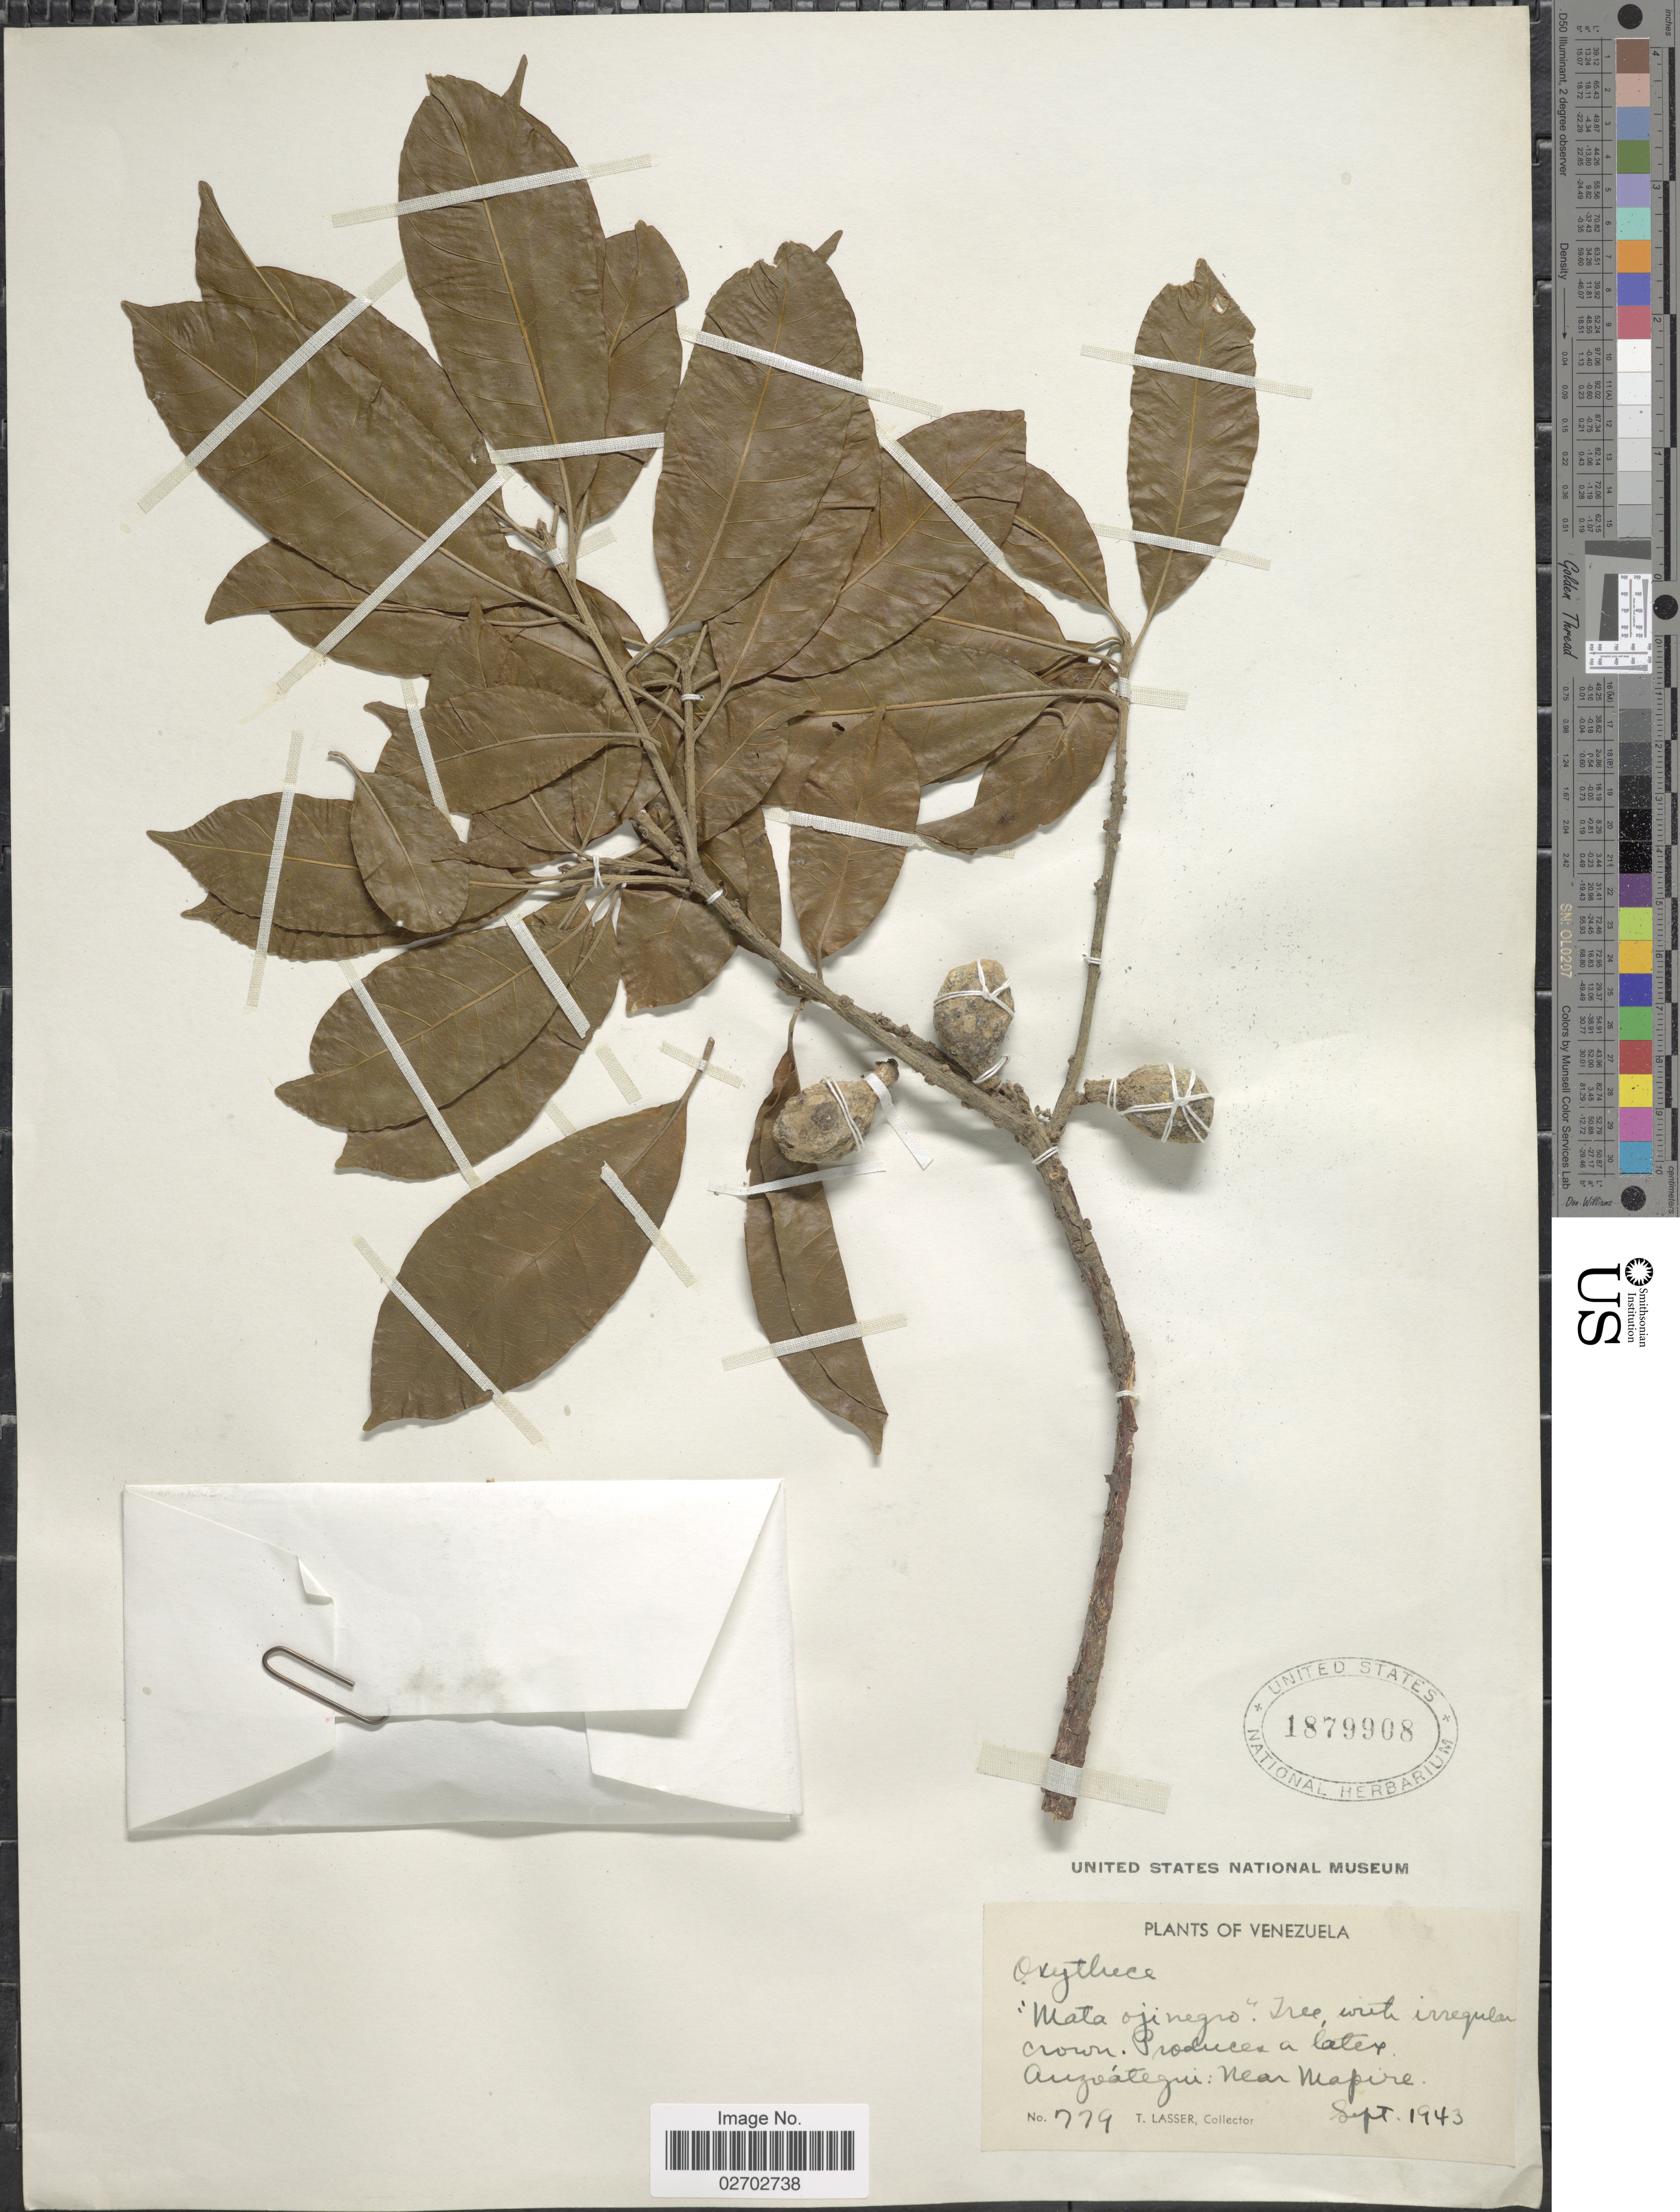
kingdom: Plantae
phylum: Tracheophyta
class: Magnoliopsida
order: Ericales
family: Sapotaceae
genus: Pouteria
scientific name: Pouteria sp.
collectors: T. Lasser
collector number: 779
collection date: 1943-09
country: Venezuela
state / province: Anzoategui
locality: Near Mapire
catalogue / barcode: US 1879908